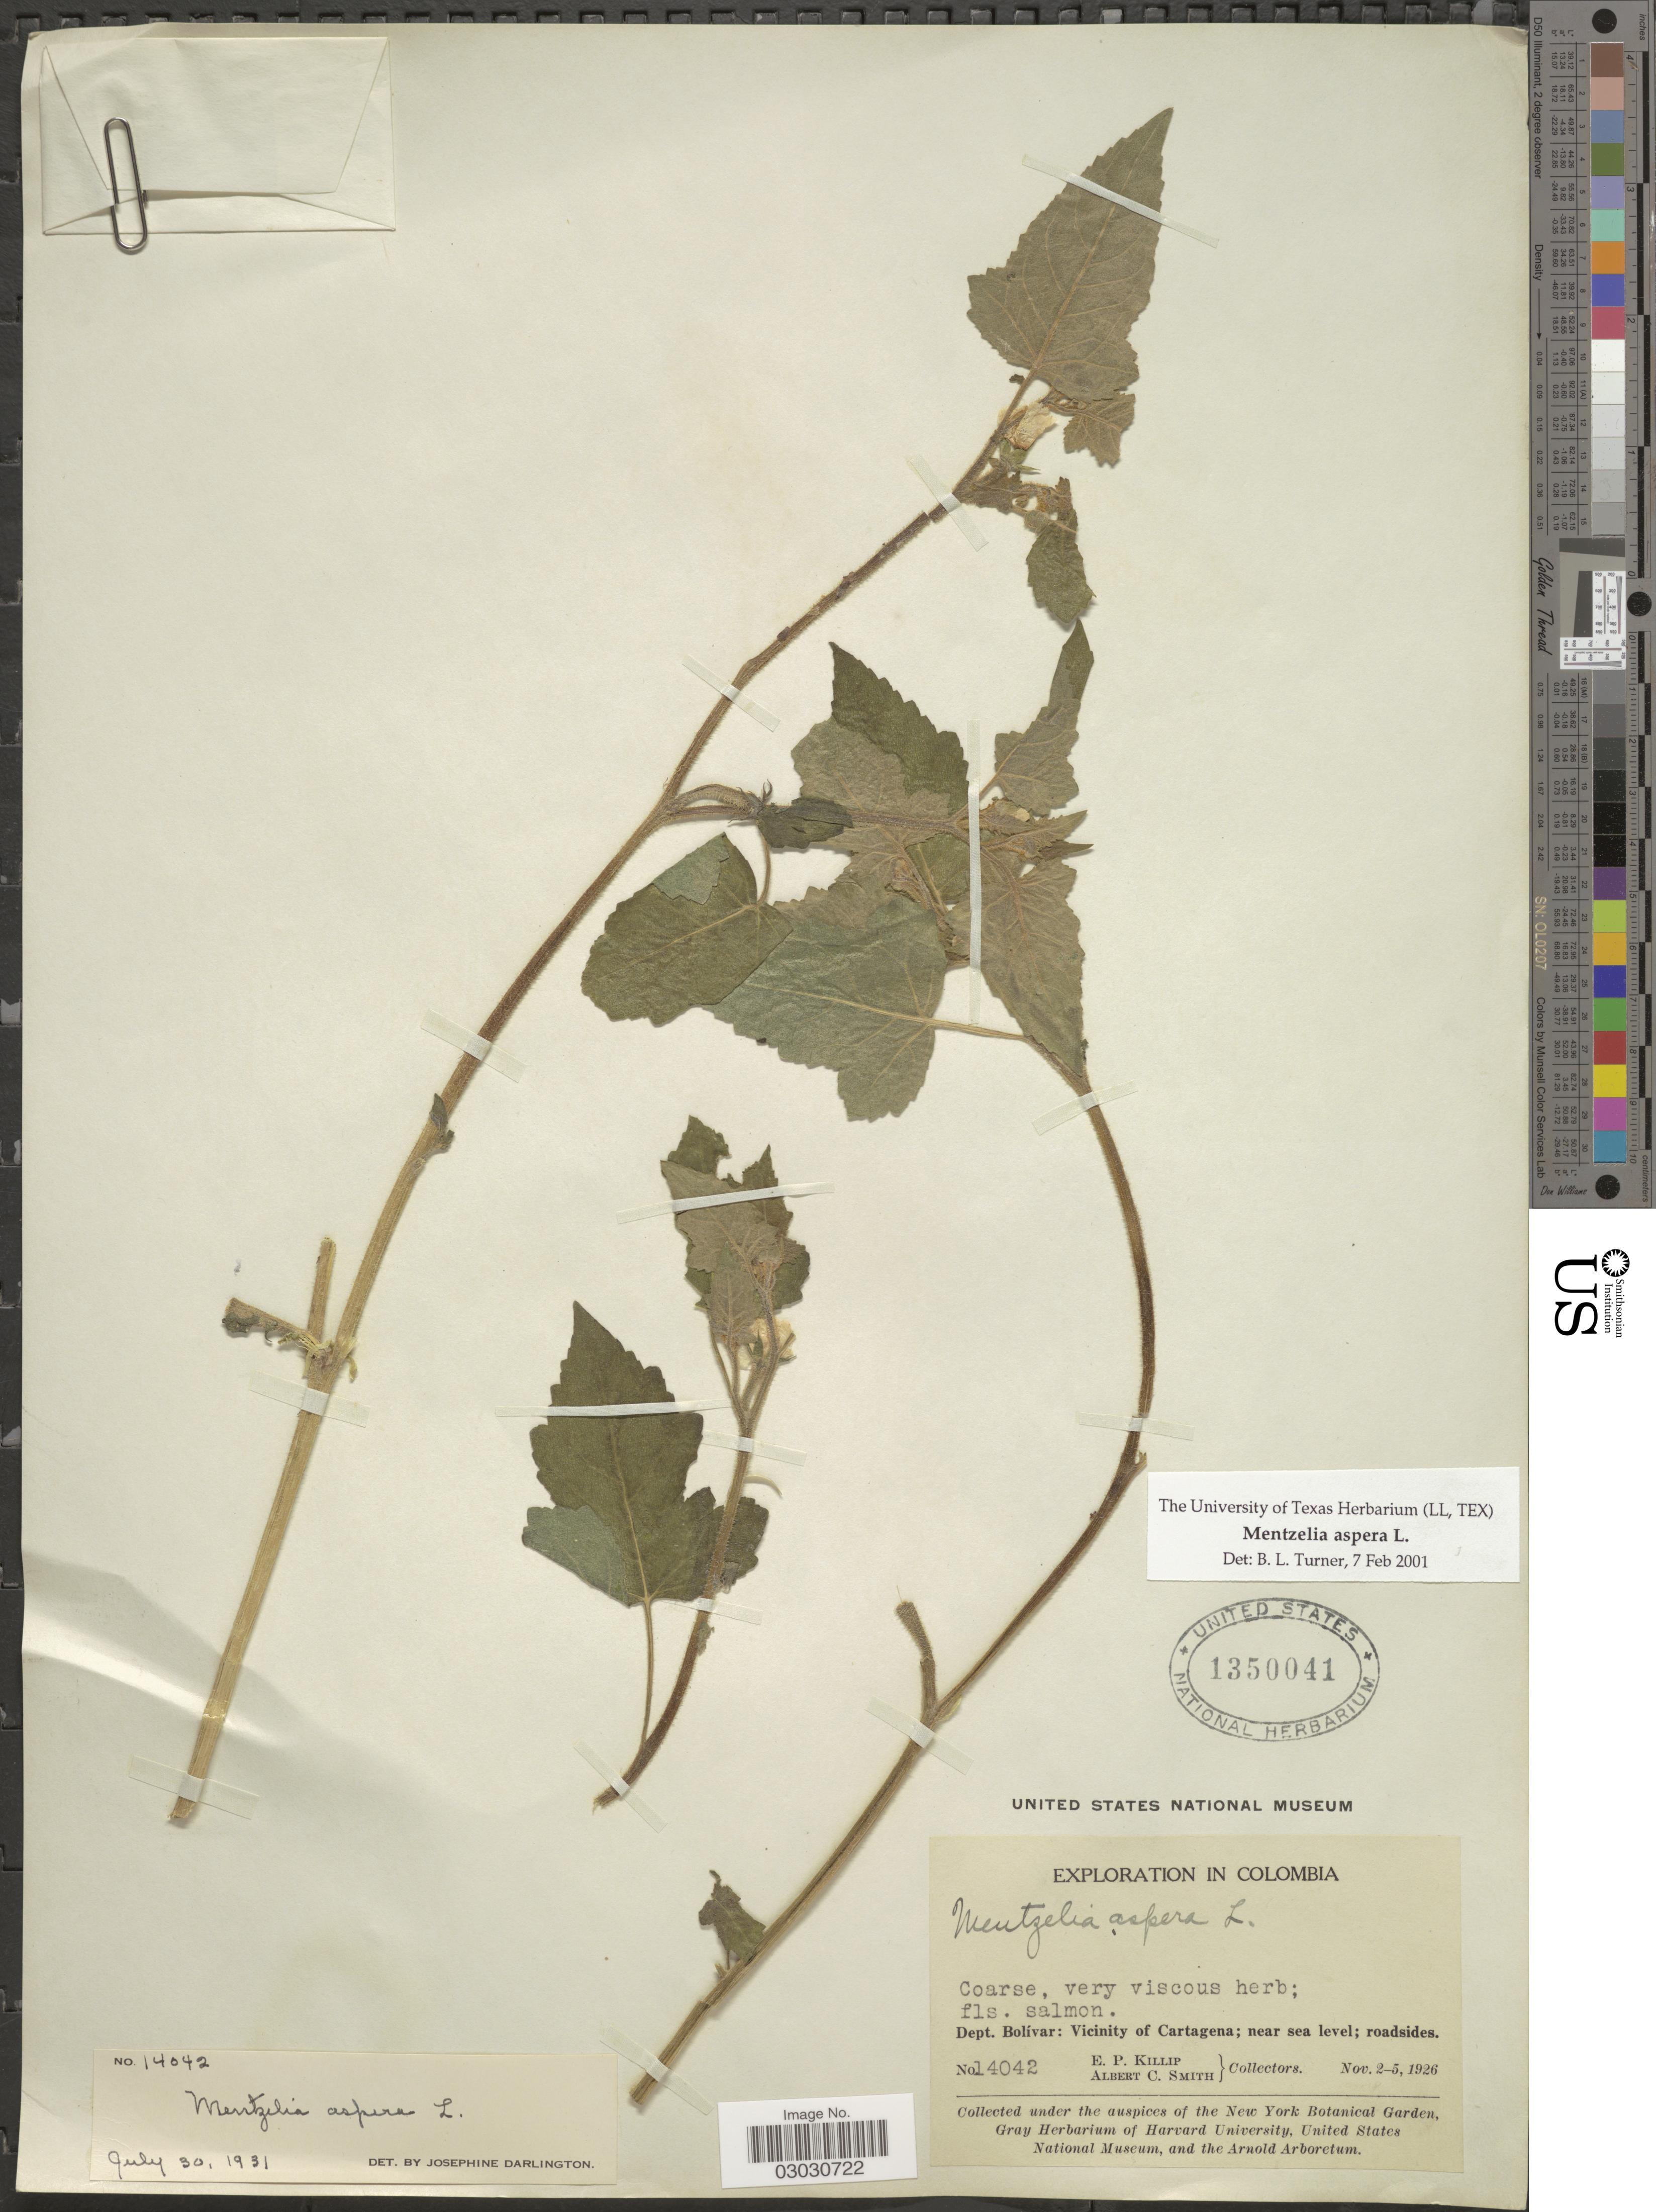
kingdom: Plantae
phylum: Tracheophyta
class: Magnoliopsida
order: Cornales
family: Loasaceae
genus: Mentzelia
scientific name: Mentzelia aspera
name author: L.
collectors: E. P. Killip & A. C. Smith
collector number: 14042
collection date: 1926-11-02/1926-11-05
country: Colombia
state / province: Bolívar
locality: Dept. Bolívar: Vicinity of Cartagena; roadsides.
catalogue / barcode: US 1350041